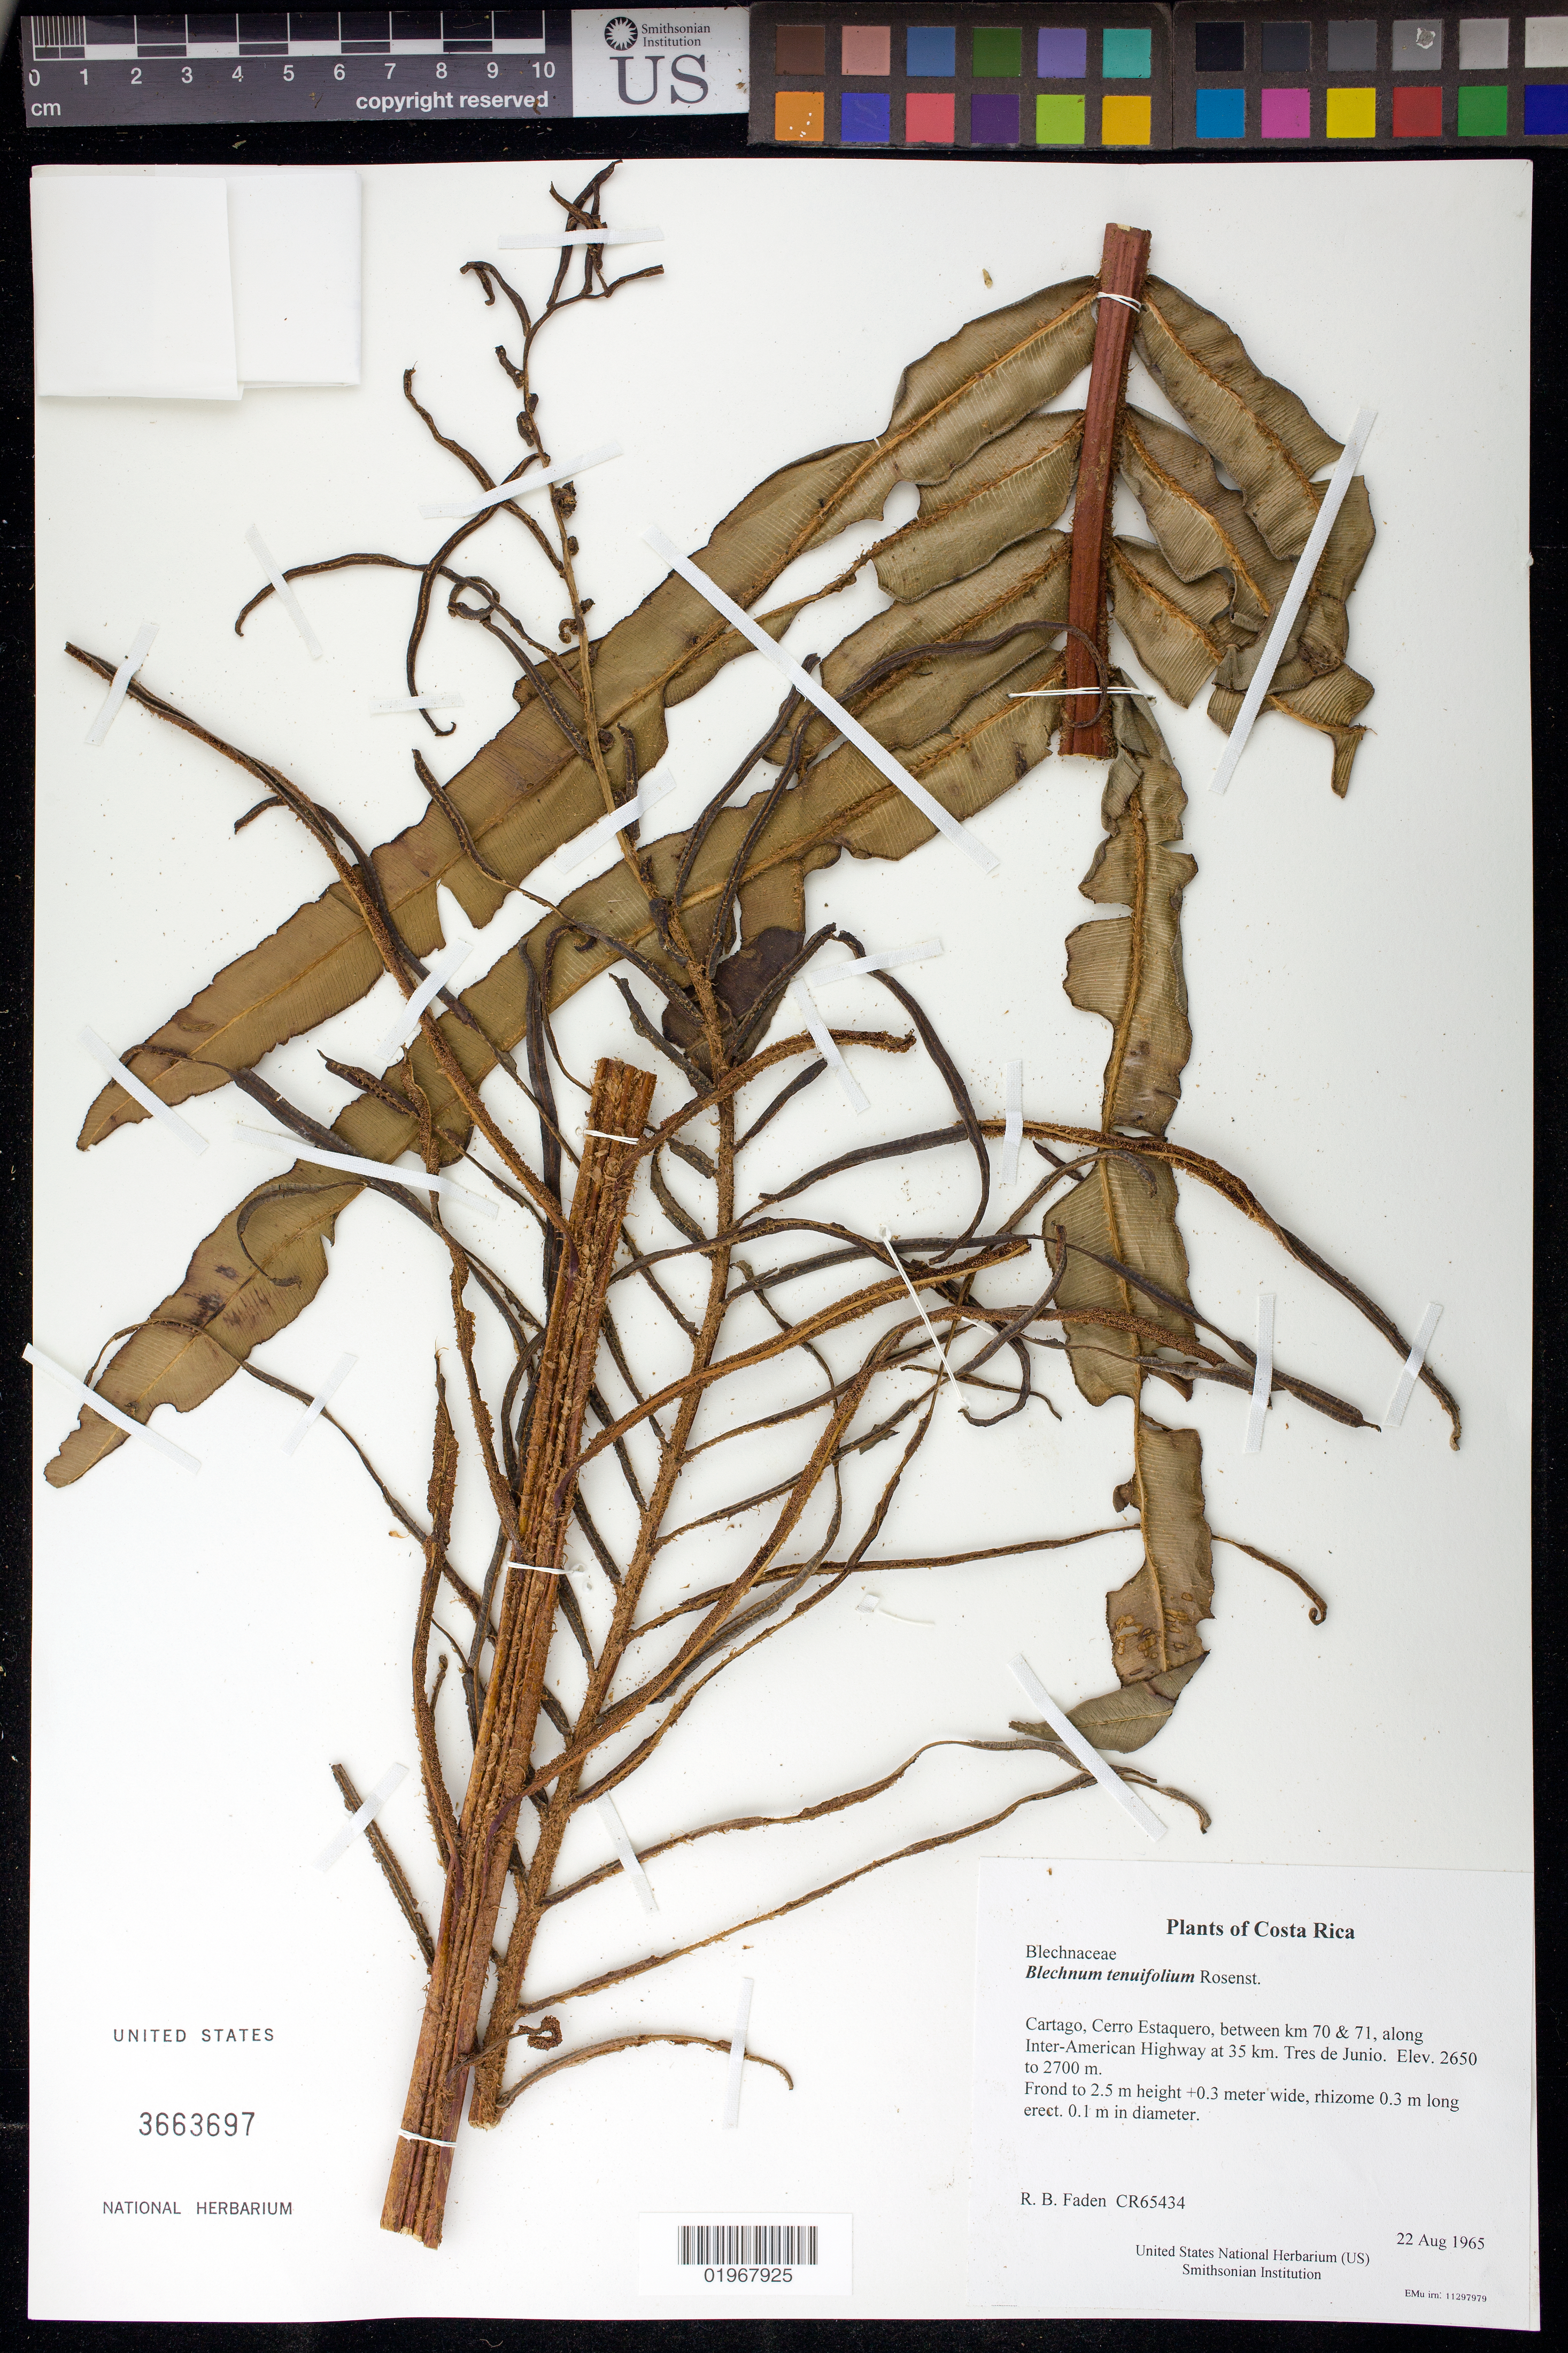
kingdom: Plantae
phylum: Tracheophyta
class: Polypodiopsida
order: Polypodiales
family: Blechnaceae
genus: Blechnum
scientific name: Blechnum viviparum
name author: (Broadh.) C. Chr.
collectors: R. B. Faden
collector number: CR65434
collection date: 1965-08-22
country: Costa Rica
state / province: Cartago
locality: Cerro Estaquero, between km 70 & 71, along Inter-American Highway at 35 km. Tres de Junio.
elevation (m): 2650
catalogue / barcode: US 3663697